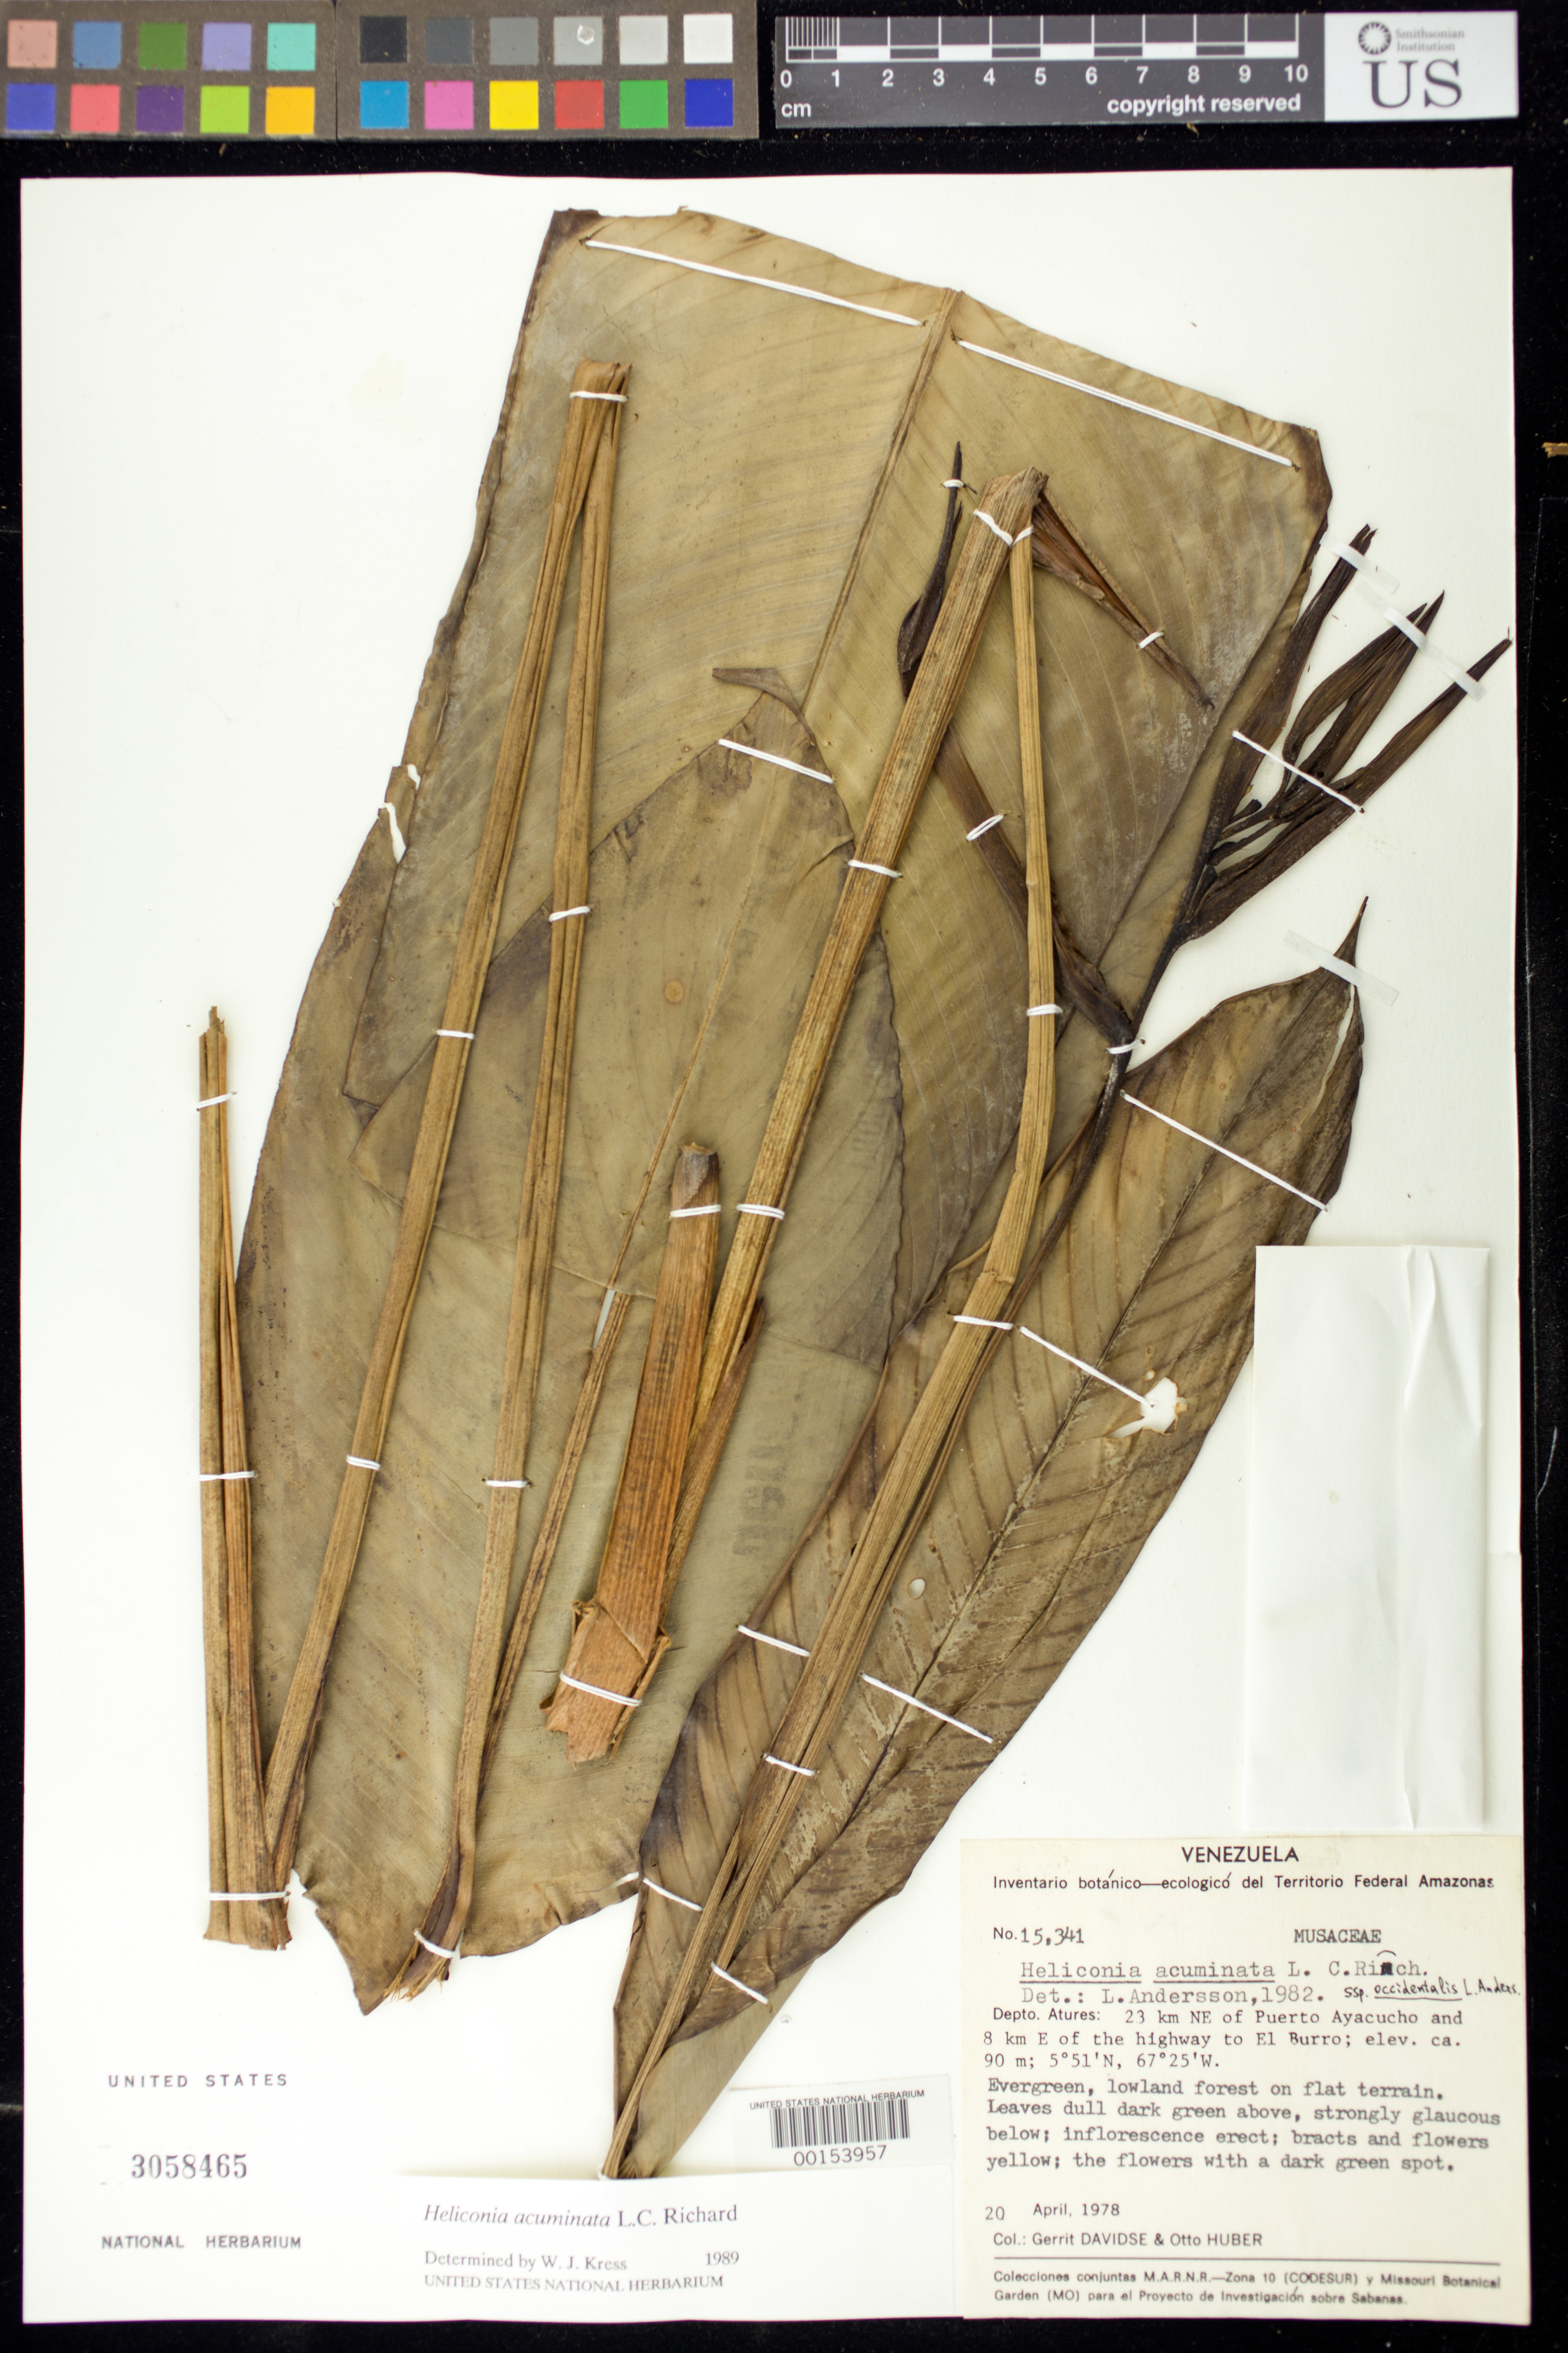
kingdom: Plantae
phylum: Tracheophyta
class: Liliopsida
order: Zingiberales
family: Heliconiaceae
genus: Heliconia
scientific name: Heliconia acuminata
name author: A. Rich.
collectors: G. Davidse & O. Huber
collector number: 15341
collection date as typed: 20 Apr 1978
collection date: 1978-04-20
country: Venezuela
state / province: Amazonas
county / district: Atures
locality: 23 km ne of puerto ayacucho and 8 km e of highway to el burro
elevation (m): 90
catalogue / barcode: US 3058465